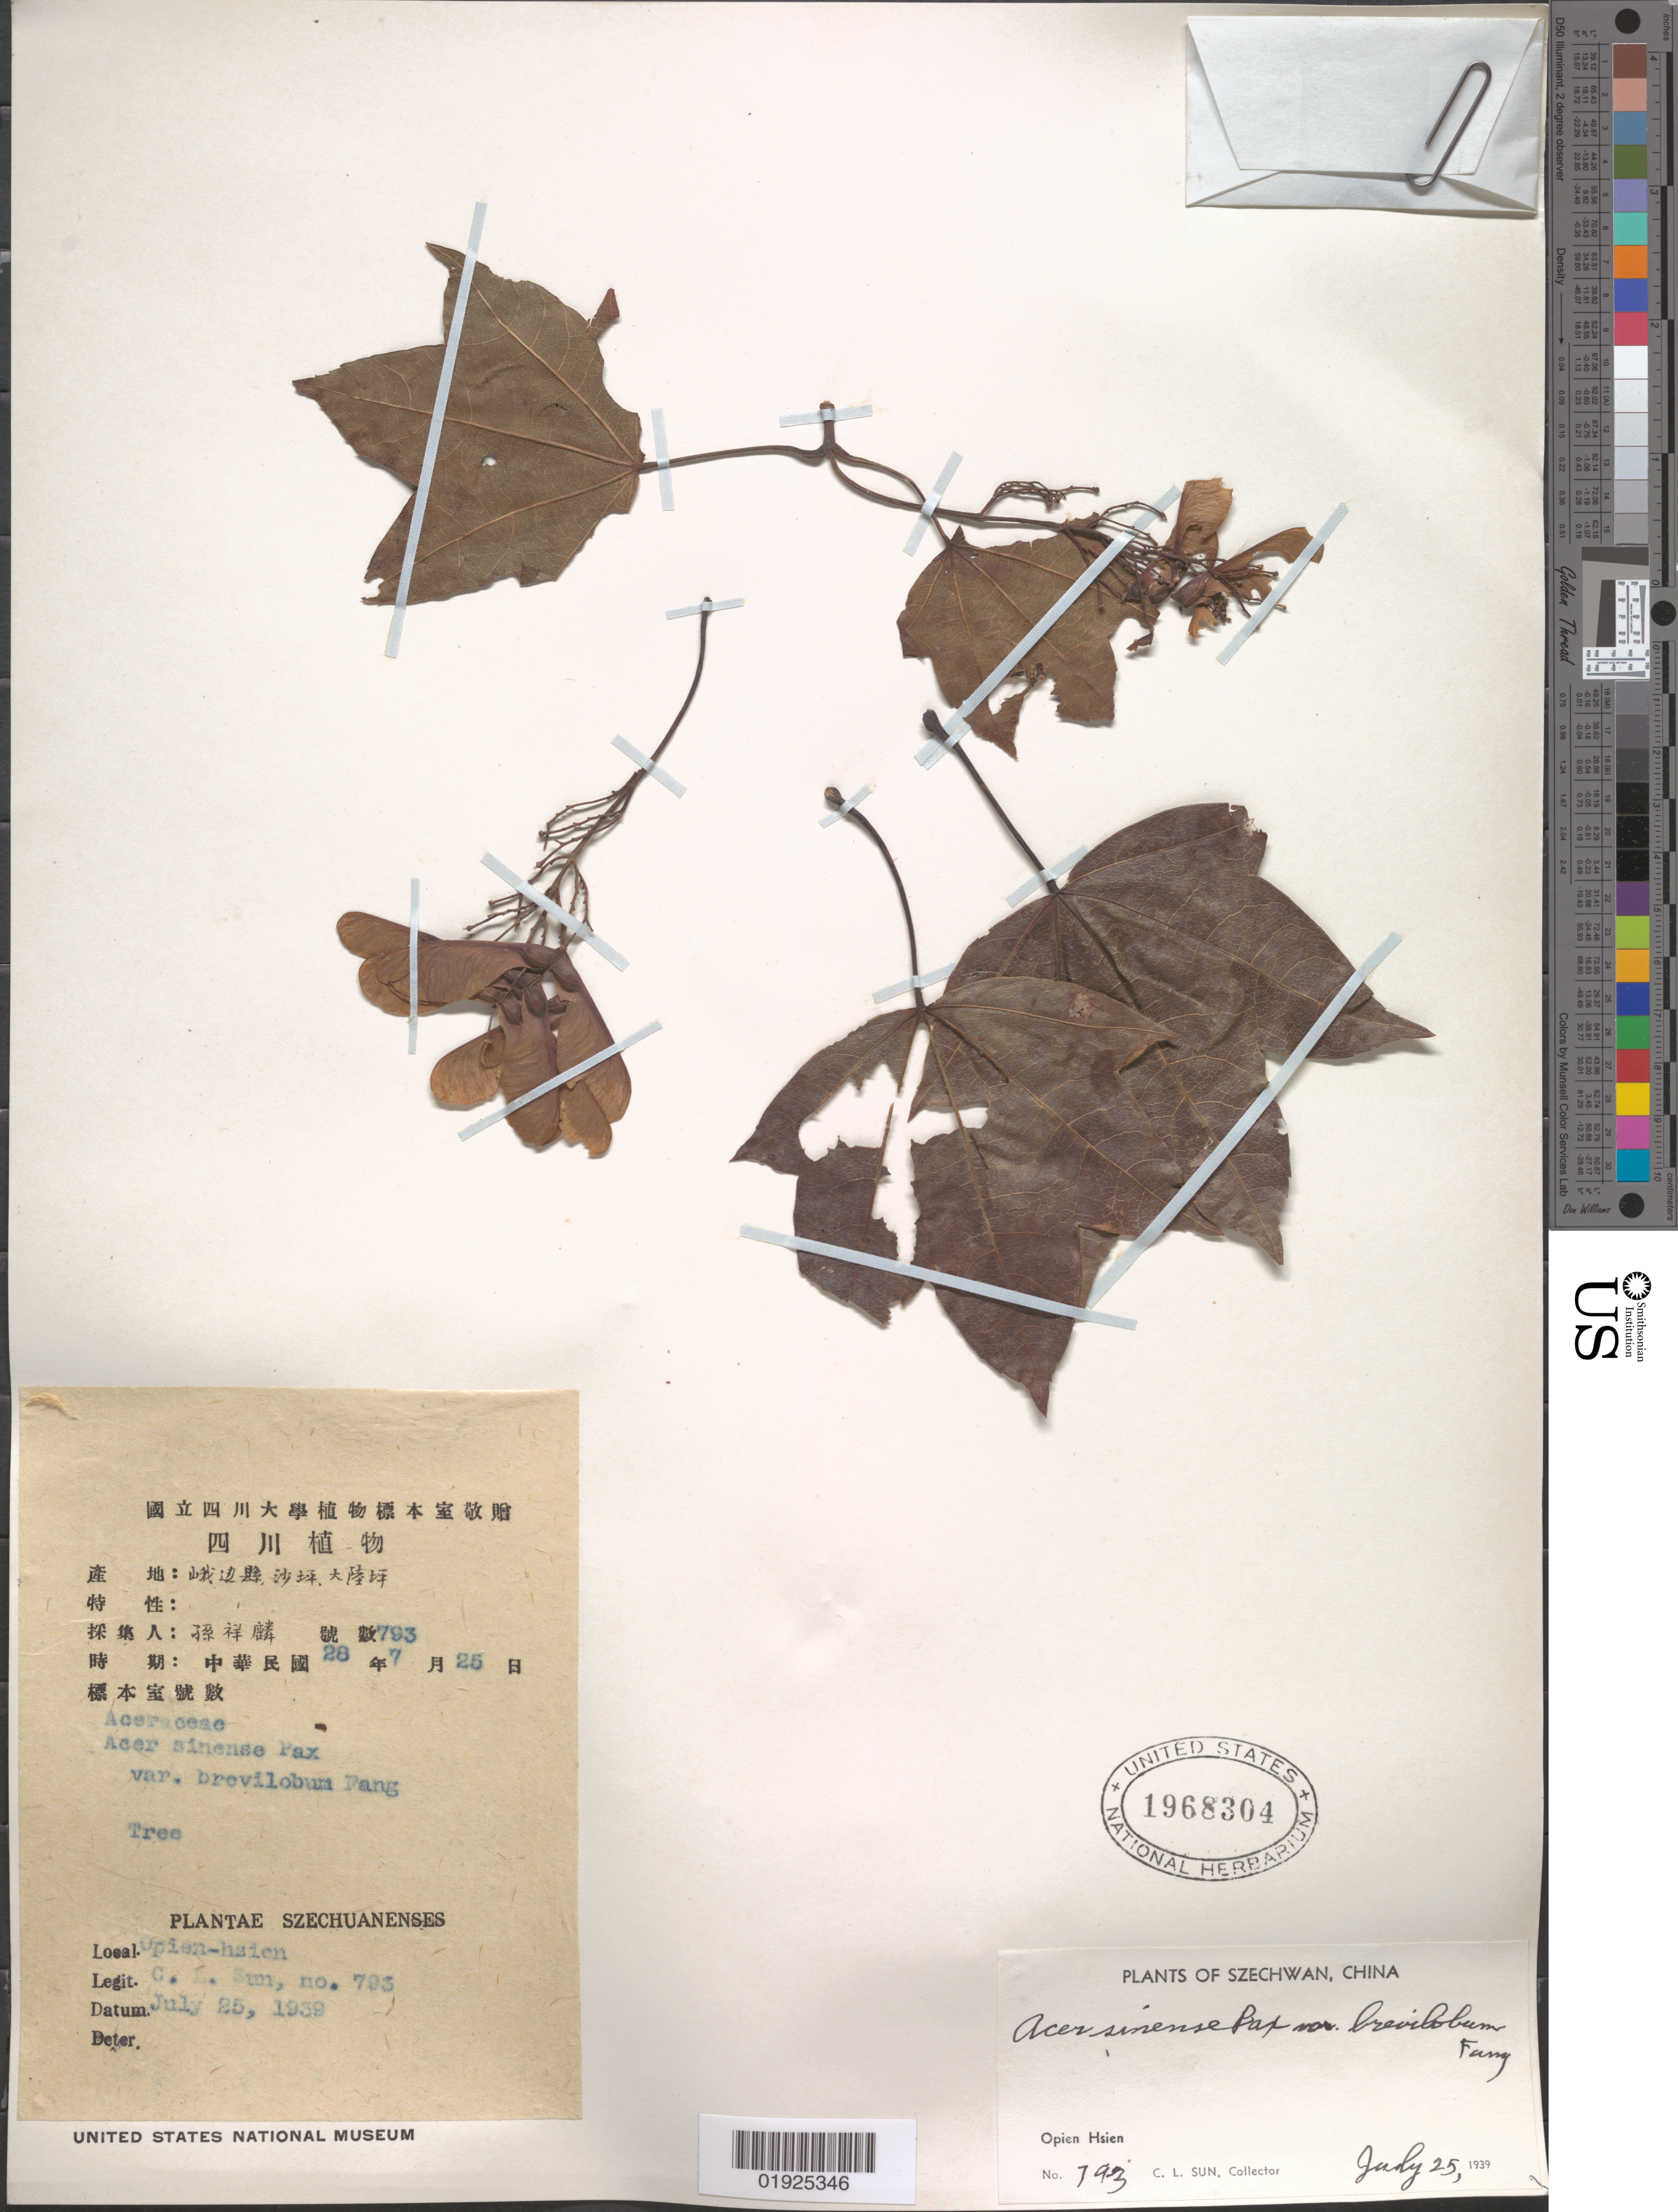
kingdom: Plantae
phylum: Tracheophyta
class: Magnoliopsida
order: Sapindales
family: Sapindaceae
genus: Acer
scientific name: Acer sinense var. brevilobum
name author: W.P. Fang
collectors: C. Sun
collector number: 793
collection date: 1939-07-25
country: China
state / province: Sichuan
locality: Szechwan [Sichuan]. Opien Hsien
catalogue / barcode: US 1968304